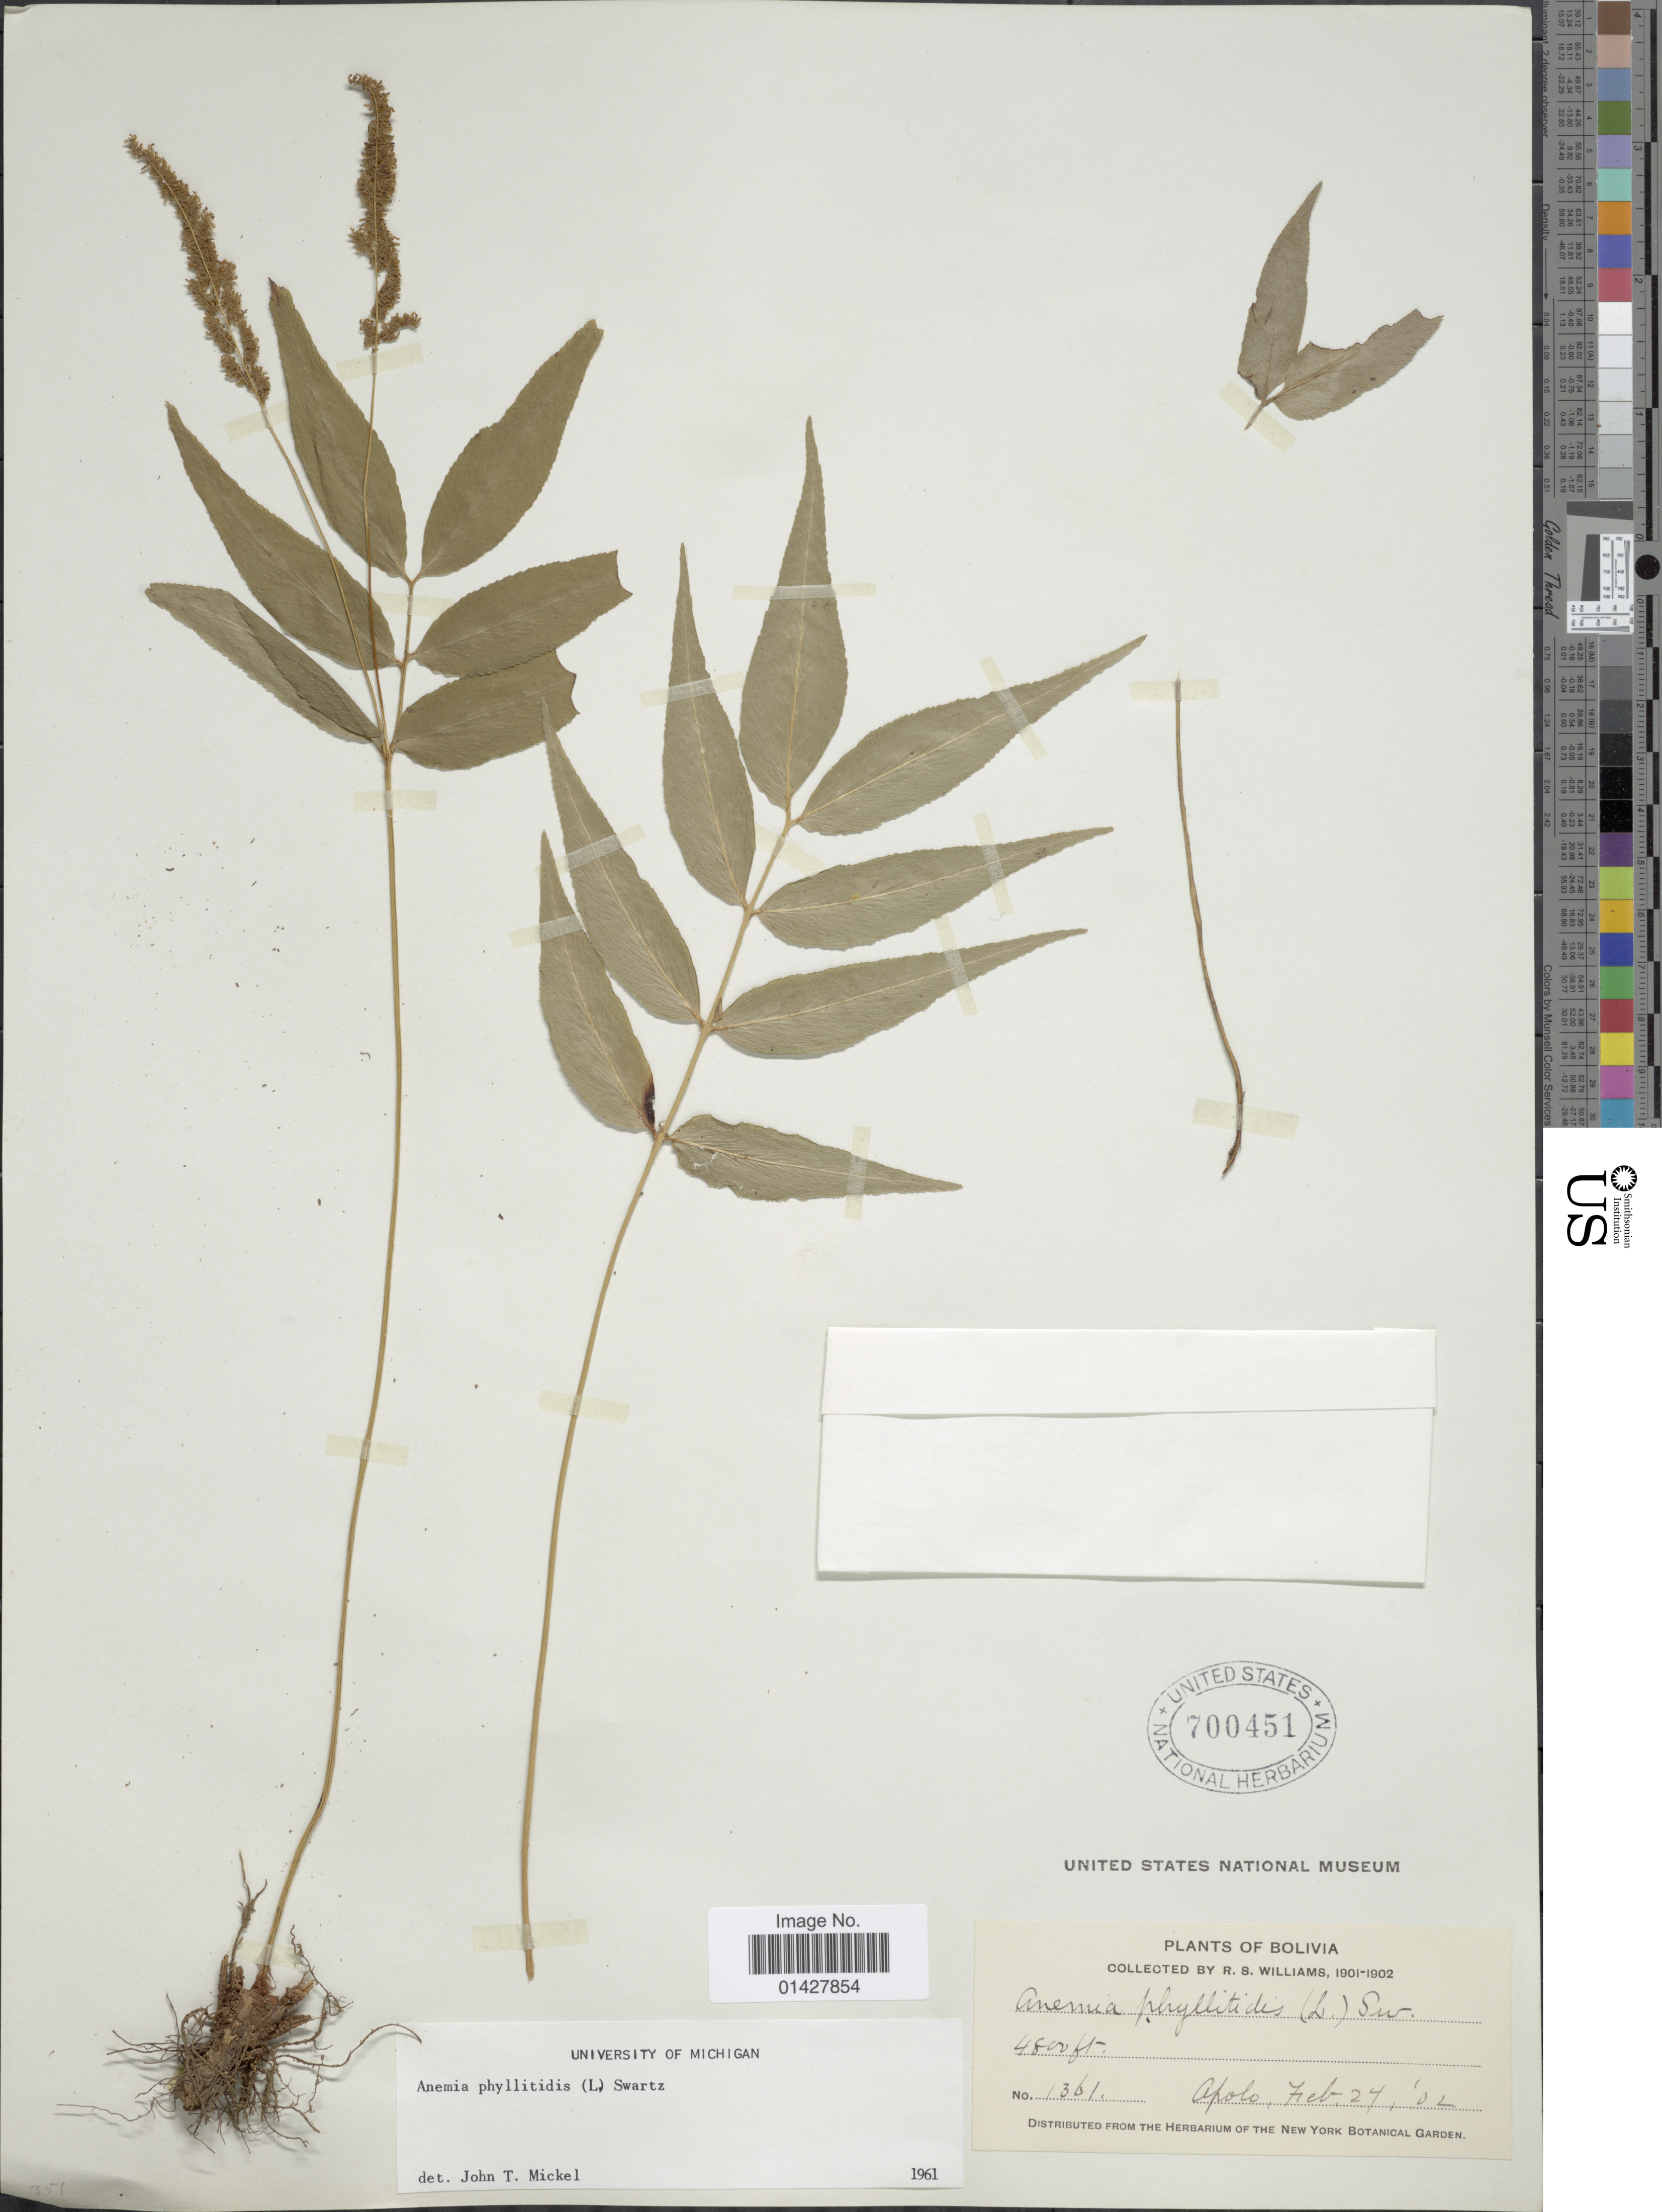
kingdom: Plantae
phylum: Tracheophyta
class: Polypodiopsida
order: Schizaeales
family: Anemiaceae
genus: Anemia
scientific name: Anemia phyllitidis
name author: (L.) Sw.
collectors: R. S. Williams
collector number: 1361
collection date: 1902-02-24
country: Bolivia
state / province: La Paz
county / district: Franz Tamayo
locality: Apolo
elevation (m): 1463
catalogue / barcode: US 700451